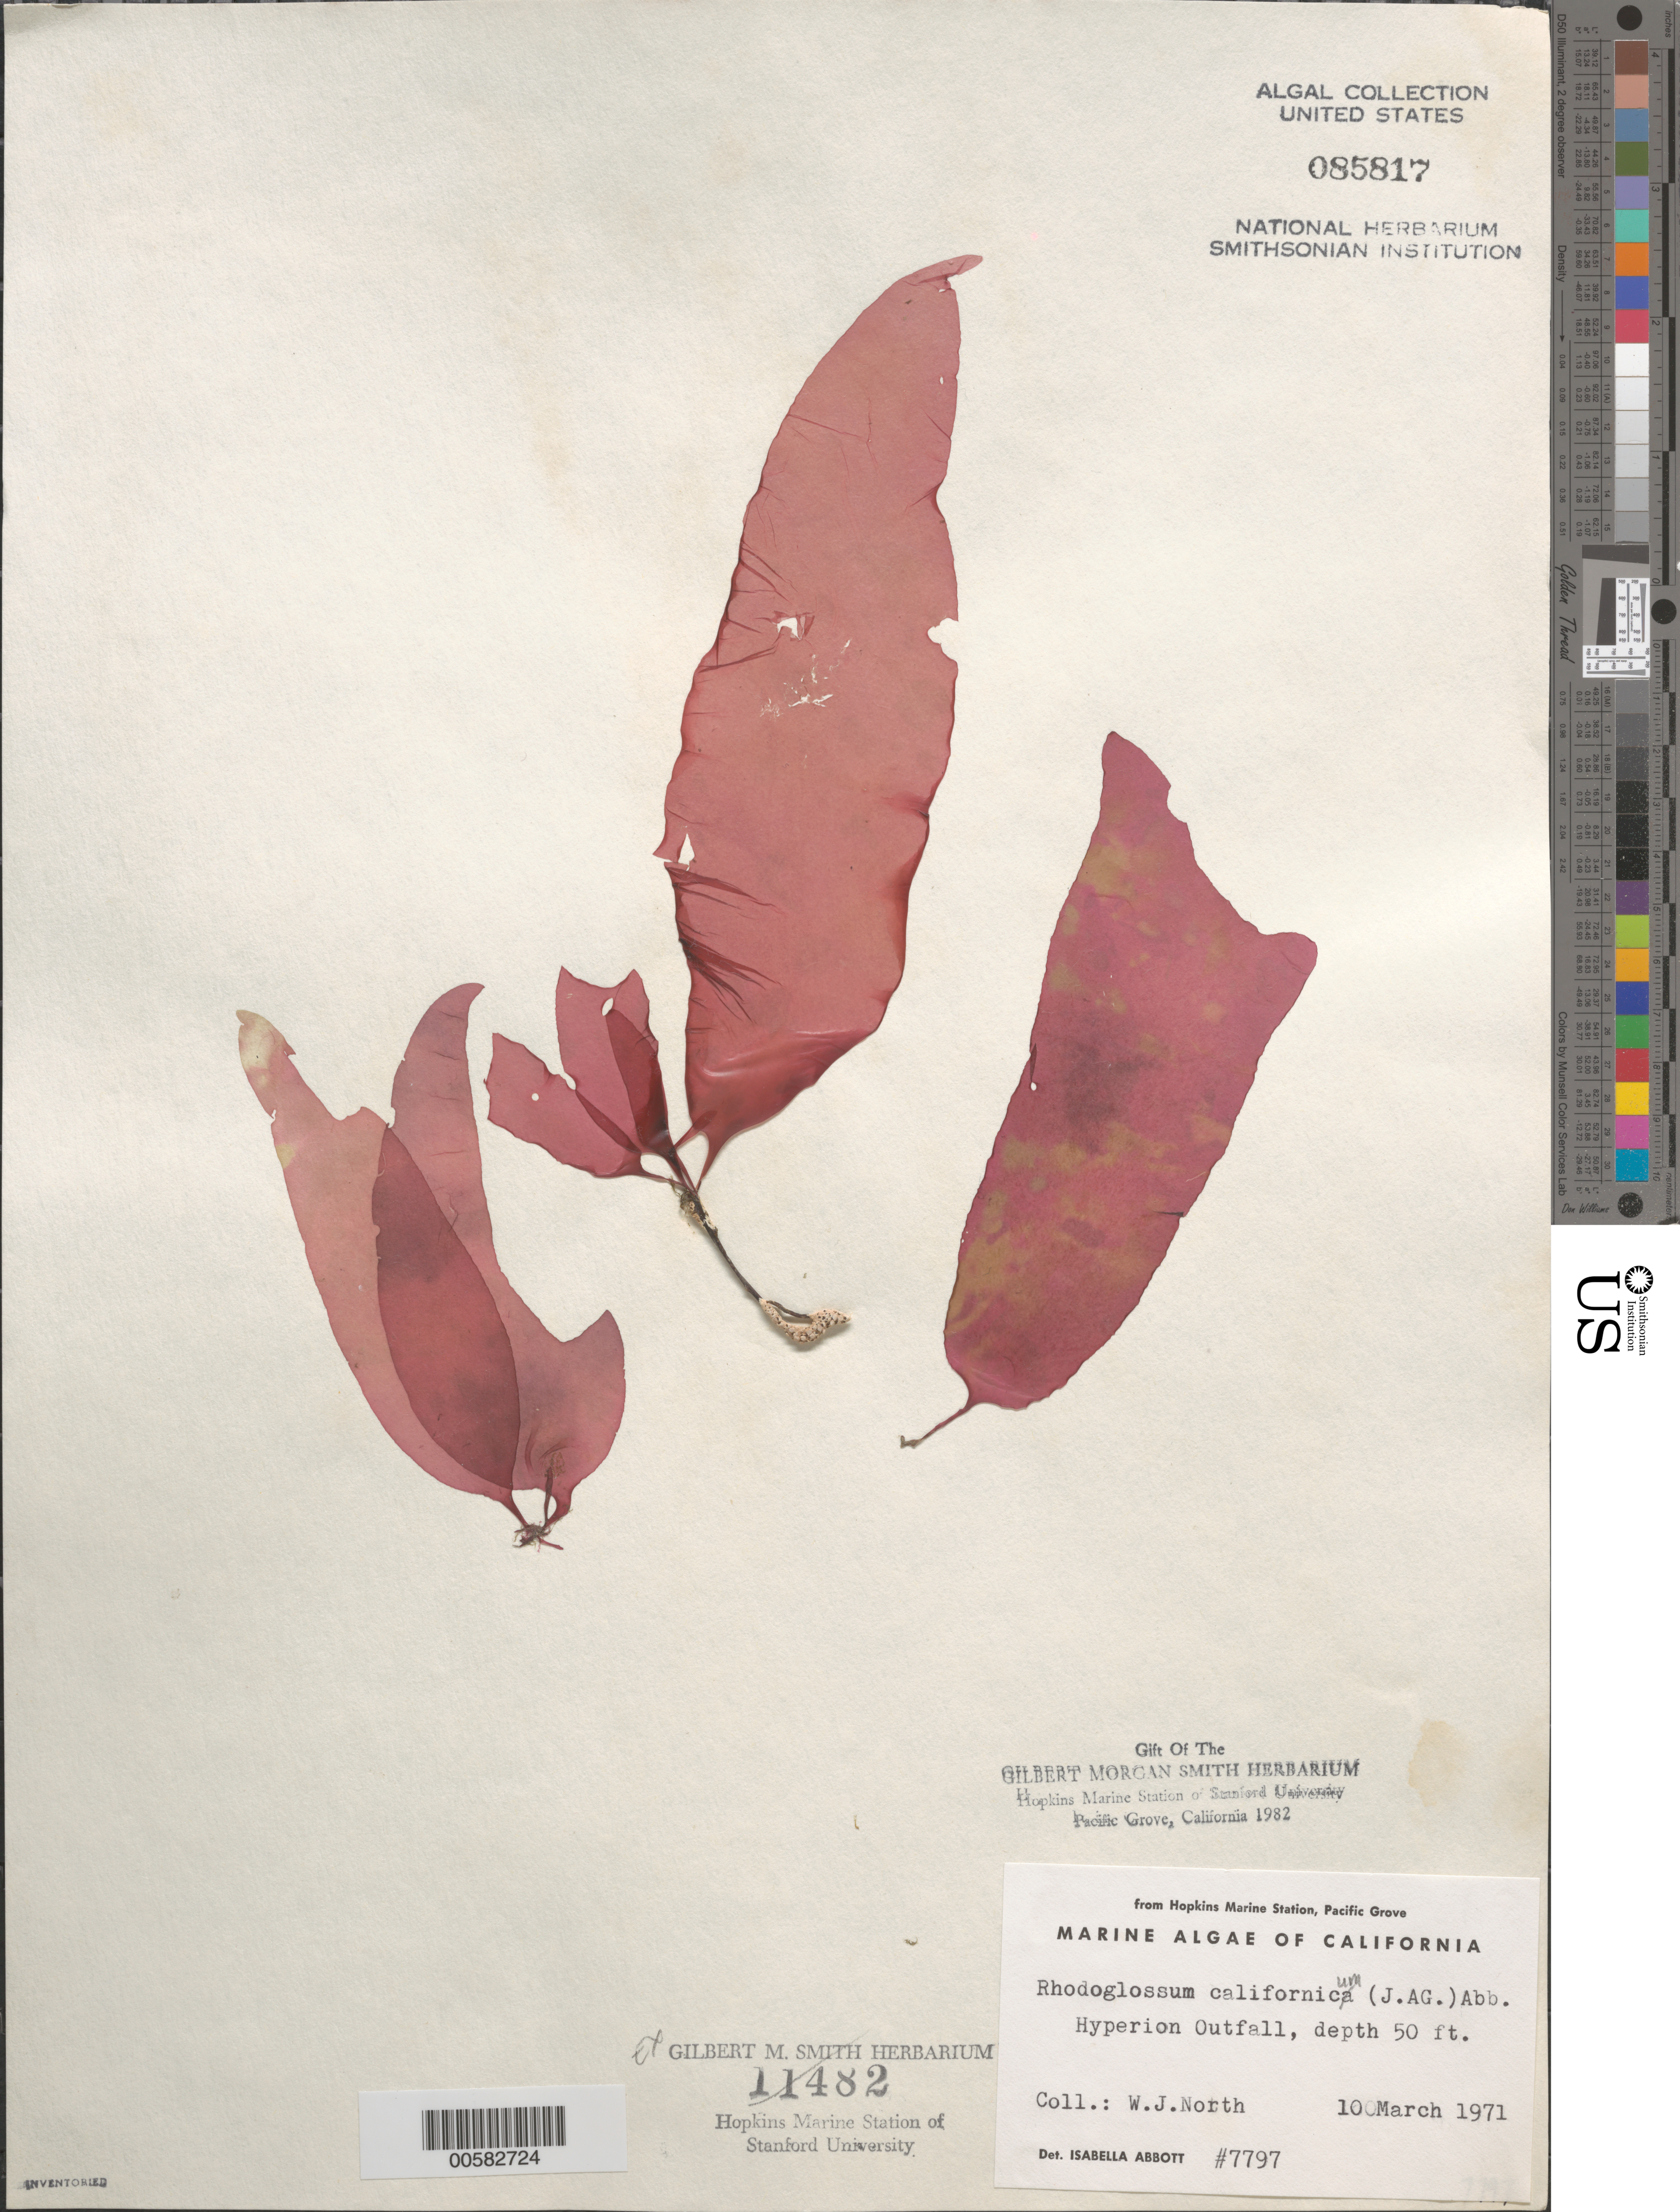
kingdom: Plantae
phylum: Rhodophyta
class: Florideophyceae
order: Gigartinales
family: Gigartinaceae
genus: Mazzaella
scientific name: Mazzaella californica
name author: (J. Agardh) G. De Toni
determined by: Algae name updating Project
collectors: W. North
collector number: IAA 7797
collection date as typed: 10 Mar 1971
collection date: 1971-03-10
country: United States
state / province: California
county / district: Los Angeles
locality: Hyperion Outfall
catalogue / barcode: US 85817